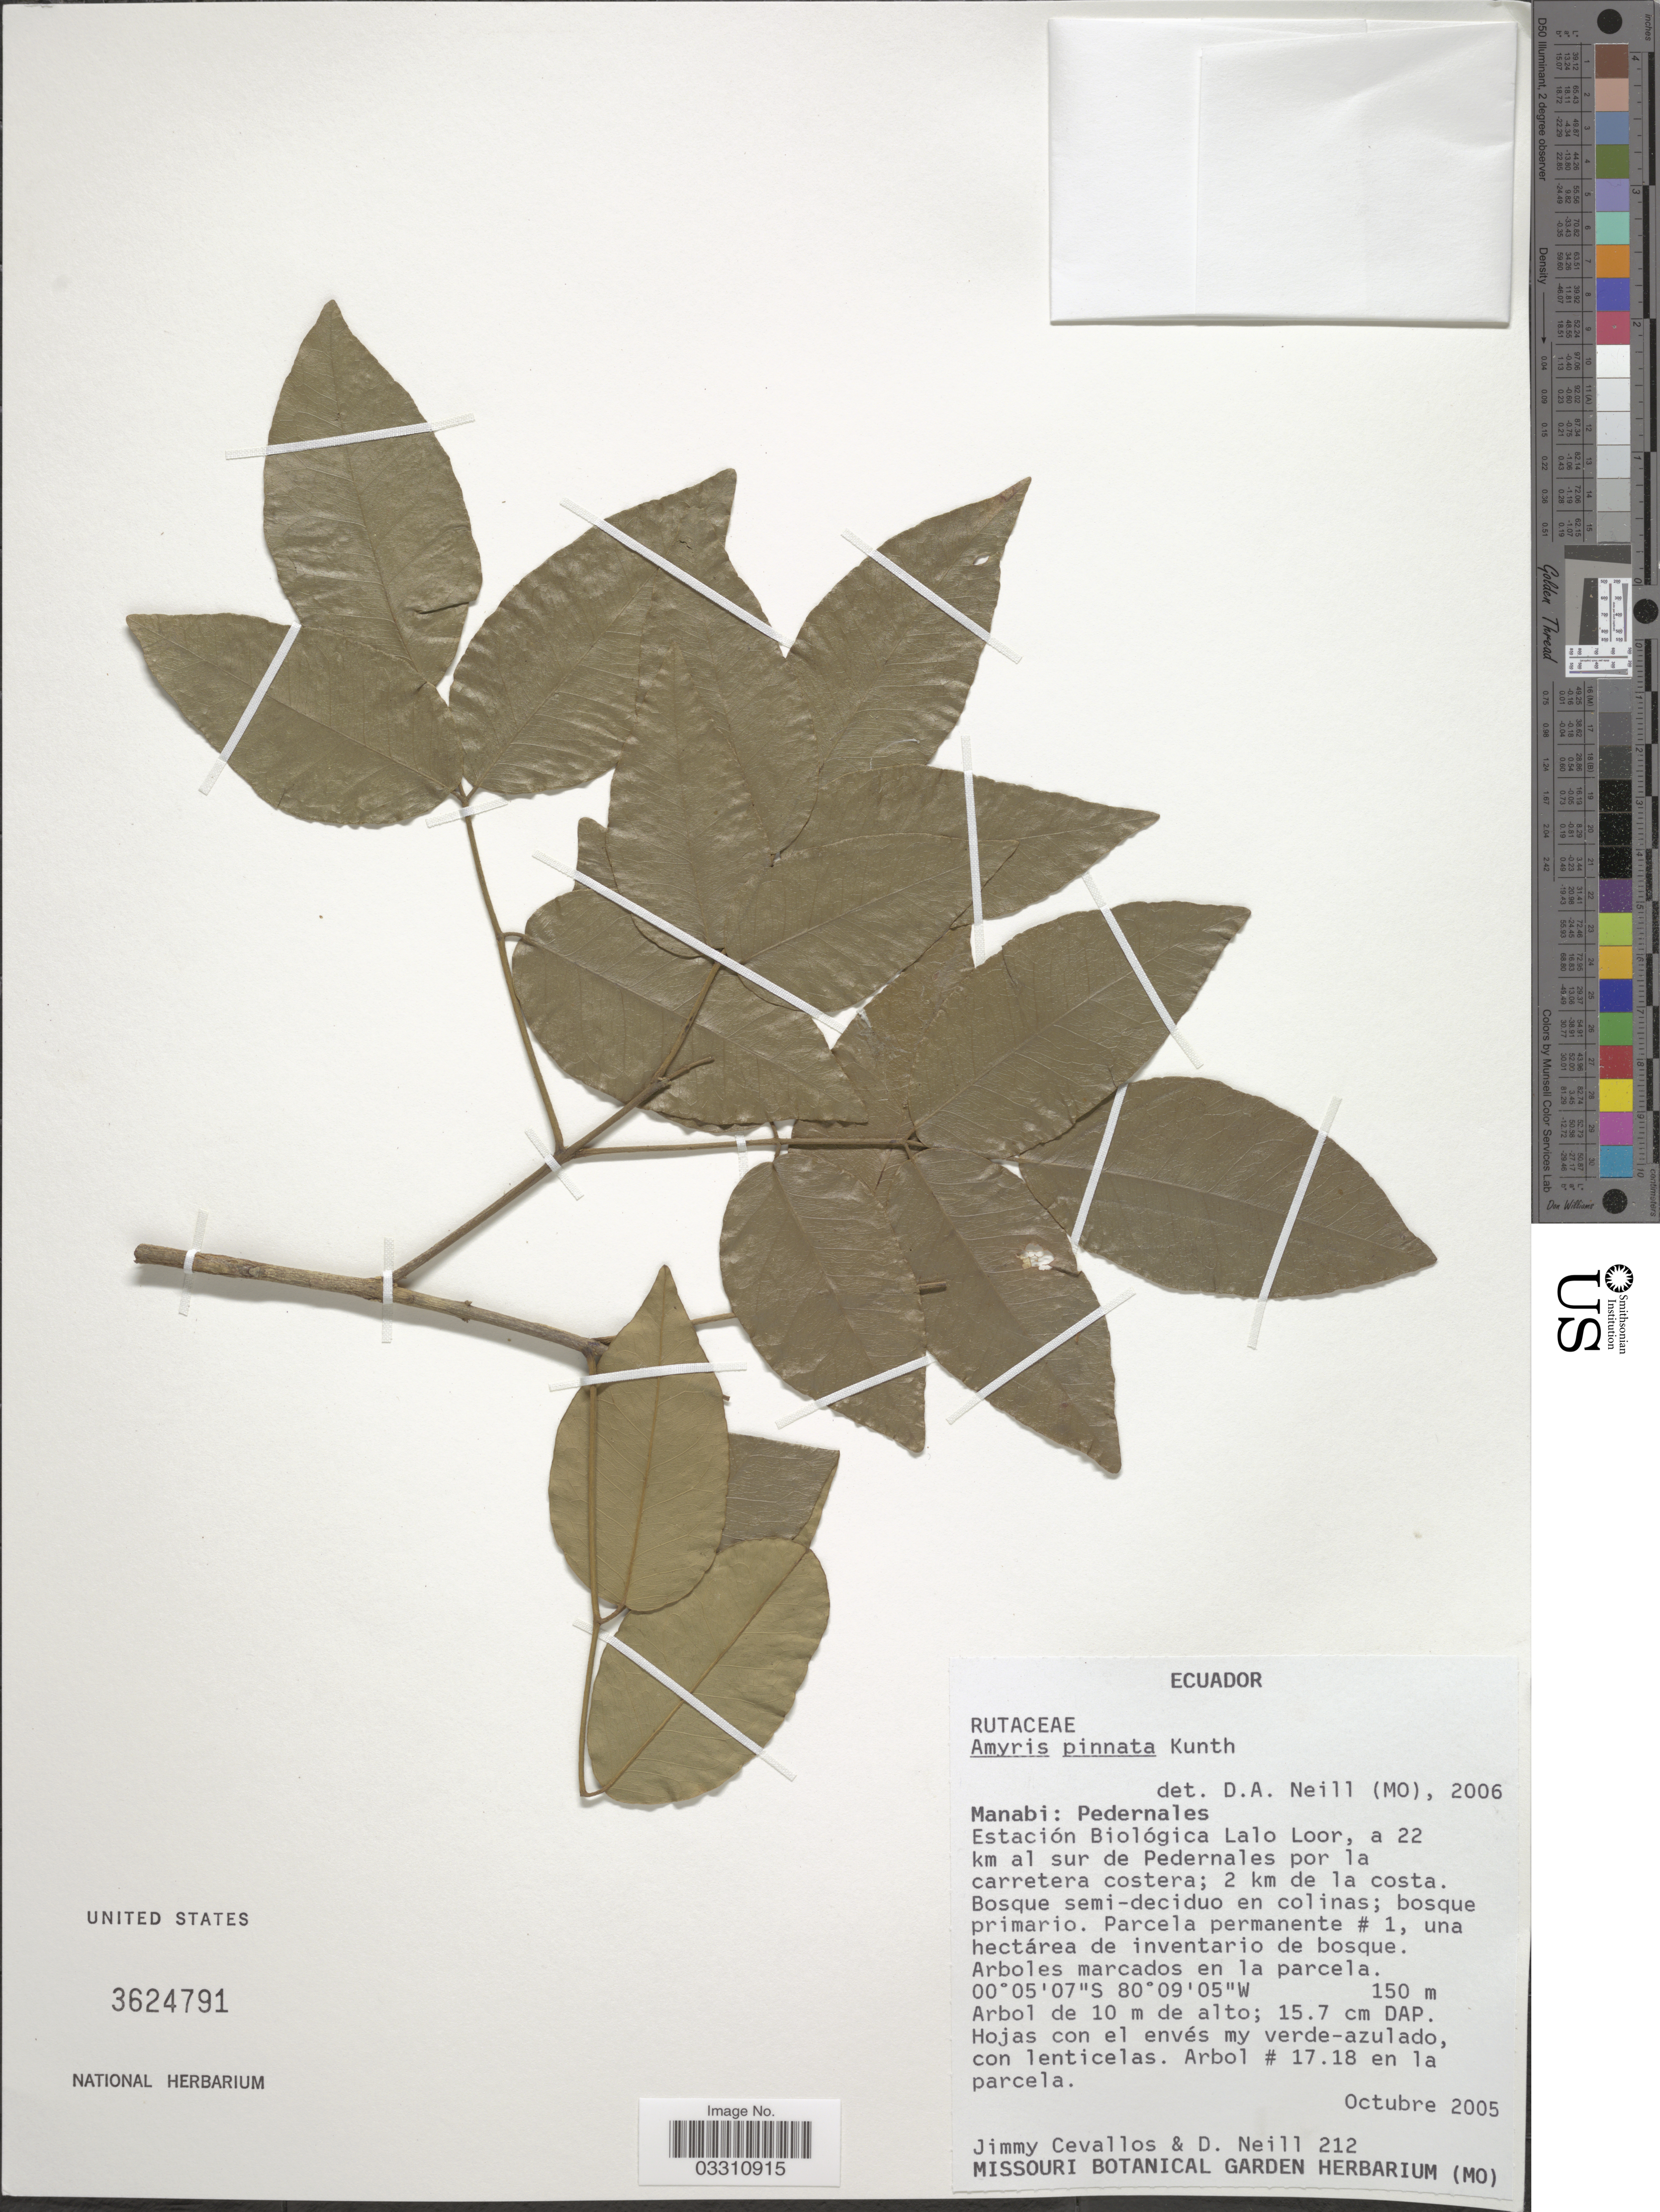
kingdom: Plantae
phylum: Tracheophyta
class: Magnoliopsida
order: Sapindales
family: Rutaceae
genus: Amyris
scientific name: Amyris pinnata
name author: Kunth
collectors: J. Cevallos & D. Neill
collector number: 212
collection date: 2005-10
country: Ecuador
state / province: Manabí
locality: Pedernales, Estación Biológico Lalo Loor, a 22 km al sur de Pedernales por la carretera costera; 2 km de la costa.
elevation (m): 150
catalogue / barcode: US 3624791